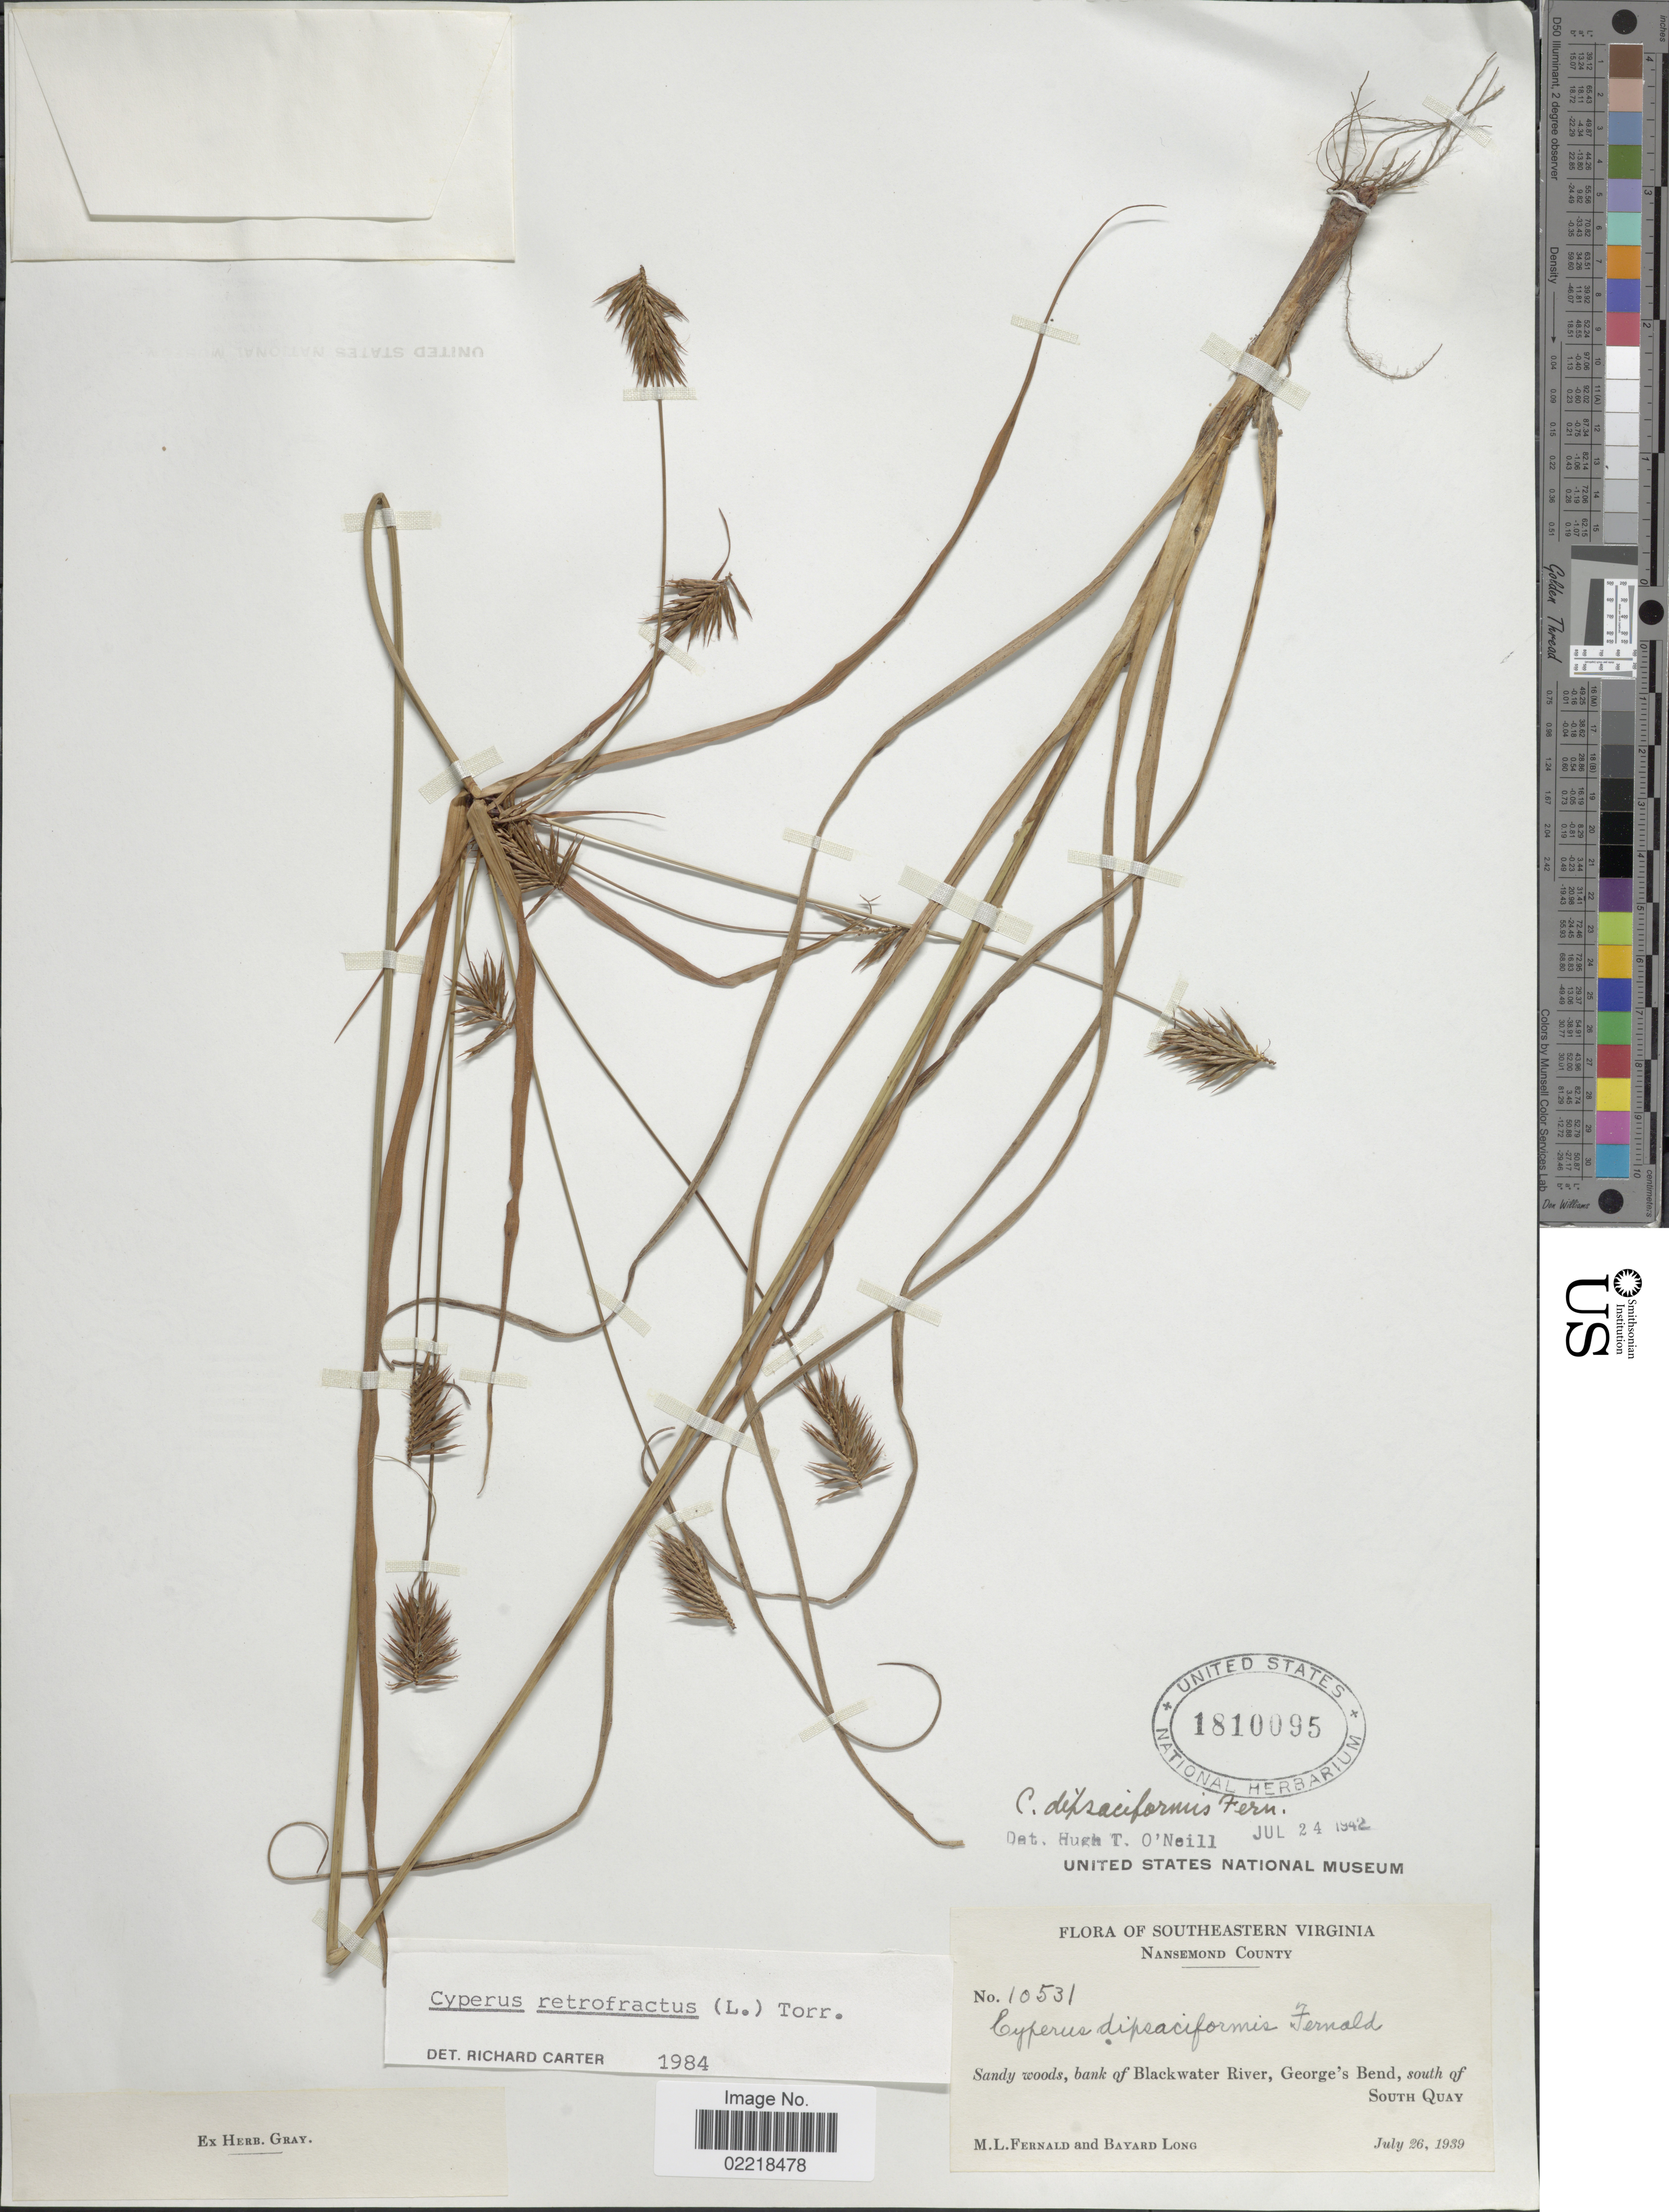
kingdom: Plantae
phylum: Tracheophyta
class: Liliopsida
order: Poales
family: Cyperaceae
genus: Cyperus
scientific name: Cyperus retrofractus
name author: (L.) Torr.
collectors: M. L. Fernald & B. Long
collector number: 10531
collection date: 1939-07-26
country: United States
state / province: Virginia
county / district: City of Suffolk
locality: Southeastern Virginia, Nansemond County, sandy woods, bank of Blackwater River, George's Bend, south of South Quay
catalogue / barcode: US 1810095